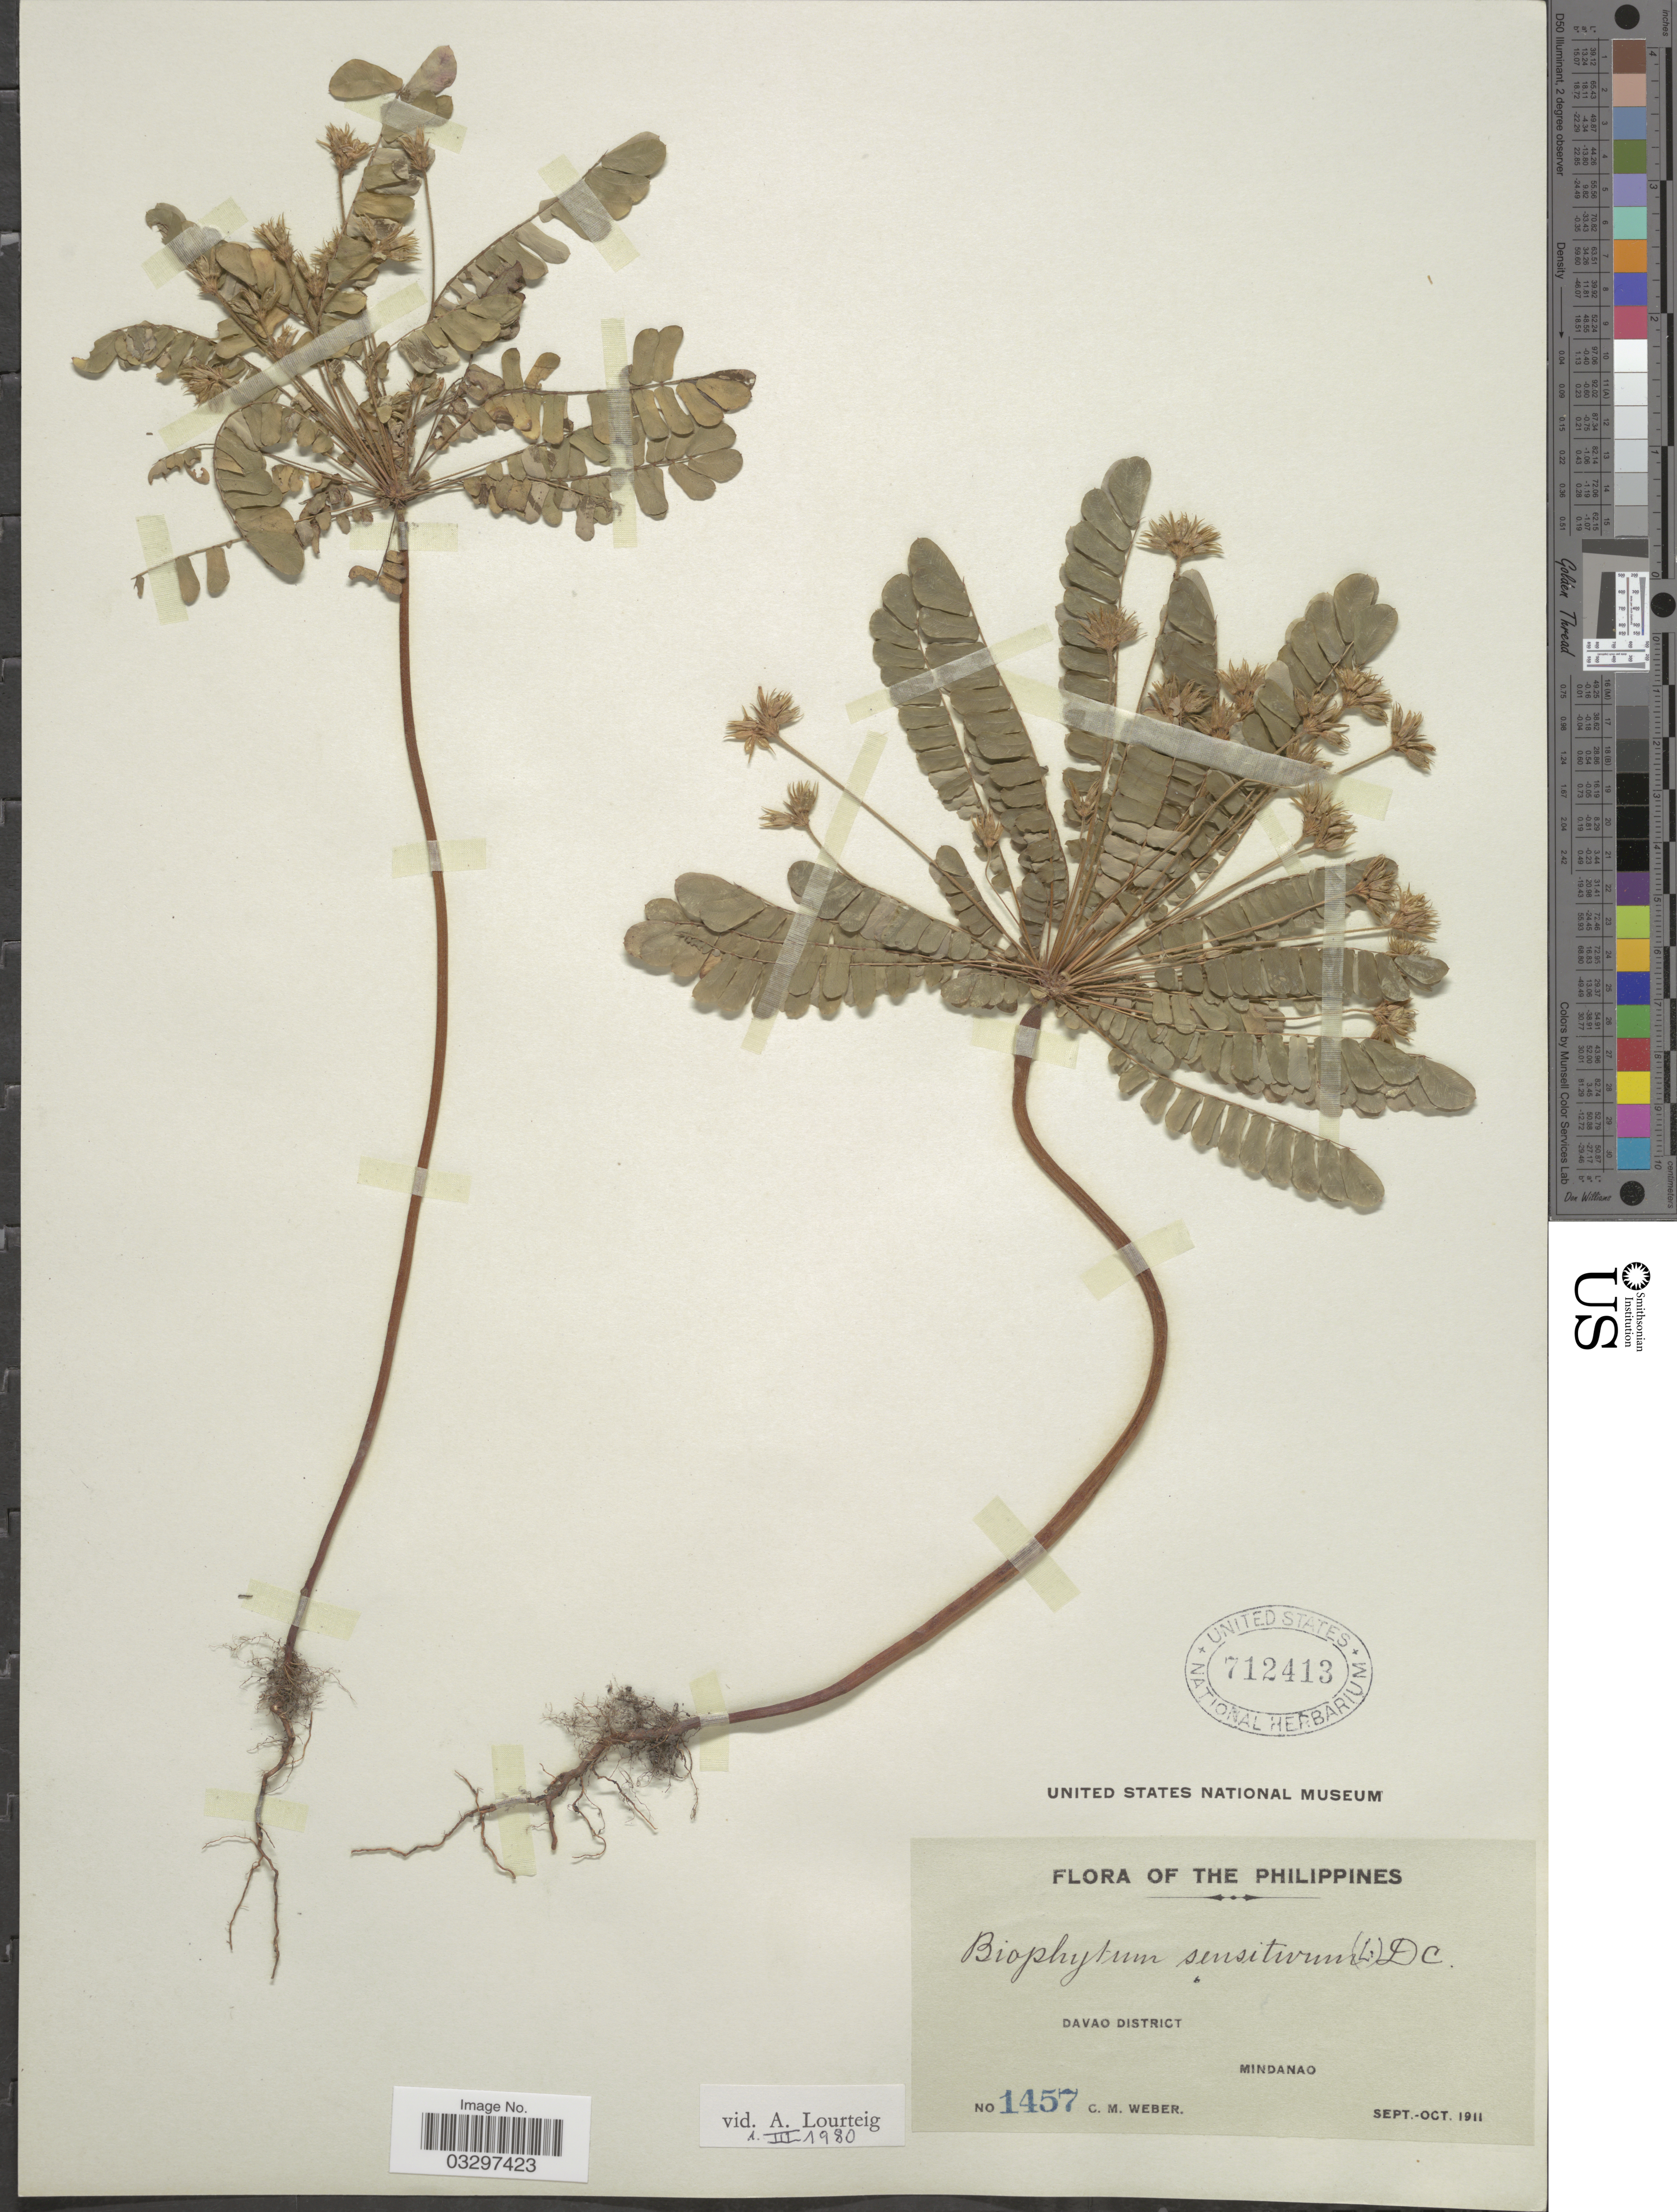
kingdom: Plantae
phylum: Tracheophyta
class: Magnoliopsida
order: Oxalidales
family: Oxalidaceae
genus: Biophytum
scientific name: Biophytum sensitivum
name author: (L.) DC.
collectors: C. M. Weber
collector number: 1457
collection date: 1911-09/1911-10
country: Philippines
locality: Davao District, Mindanao.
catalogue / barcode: US 712413